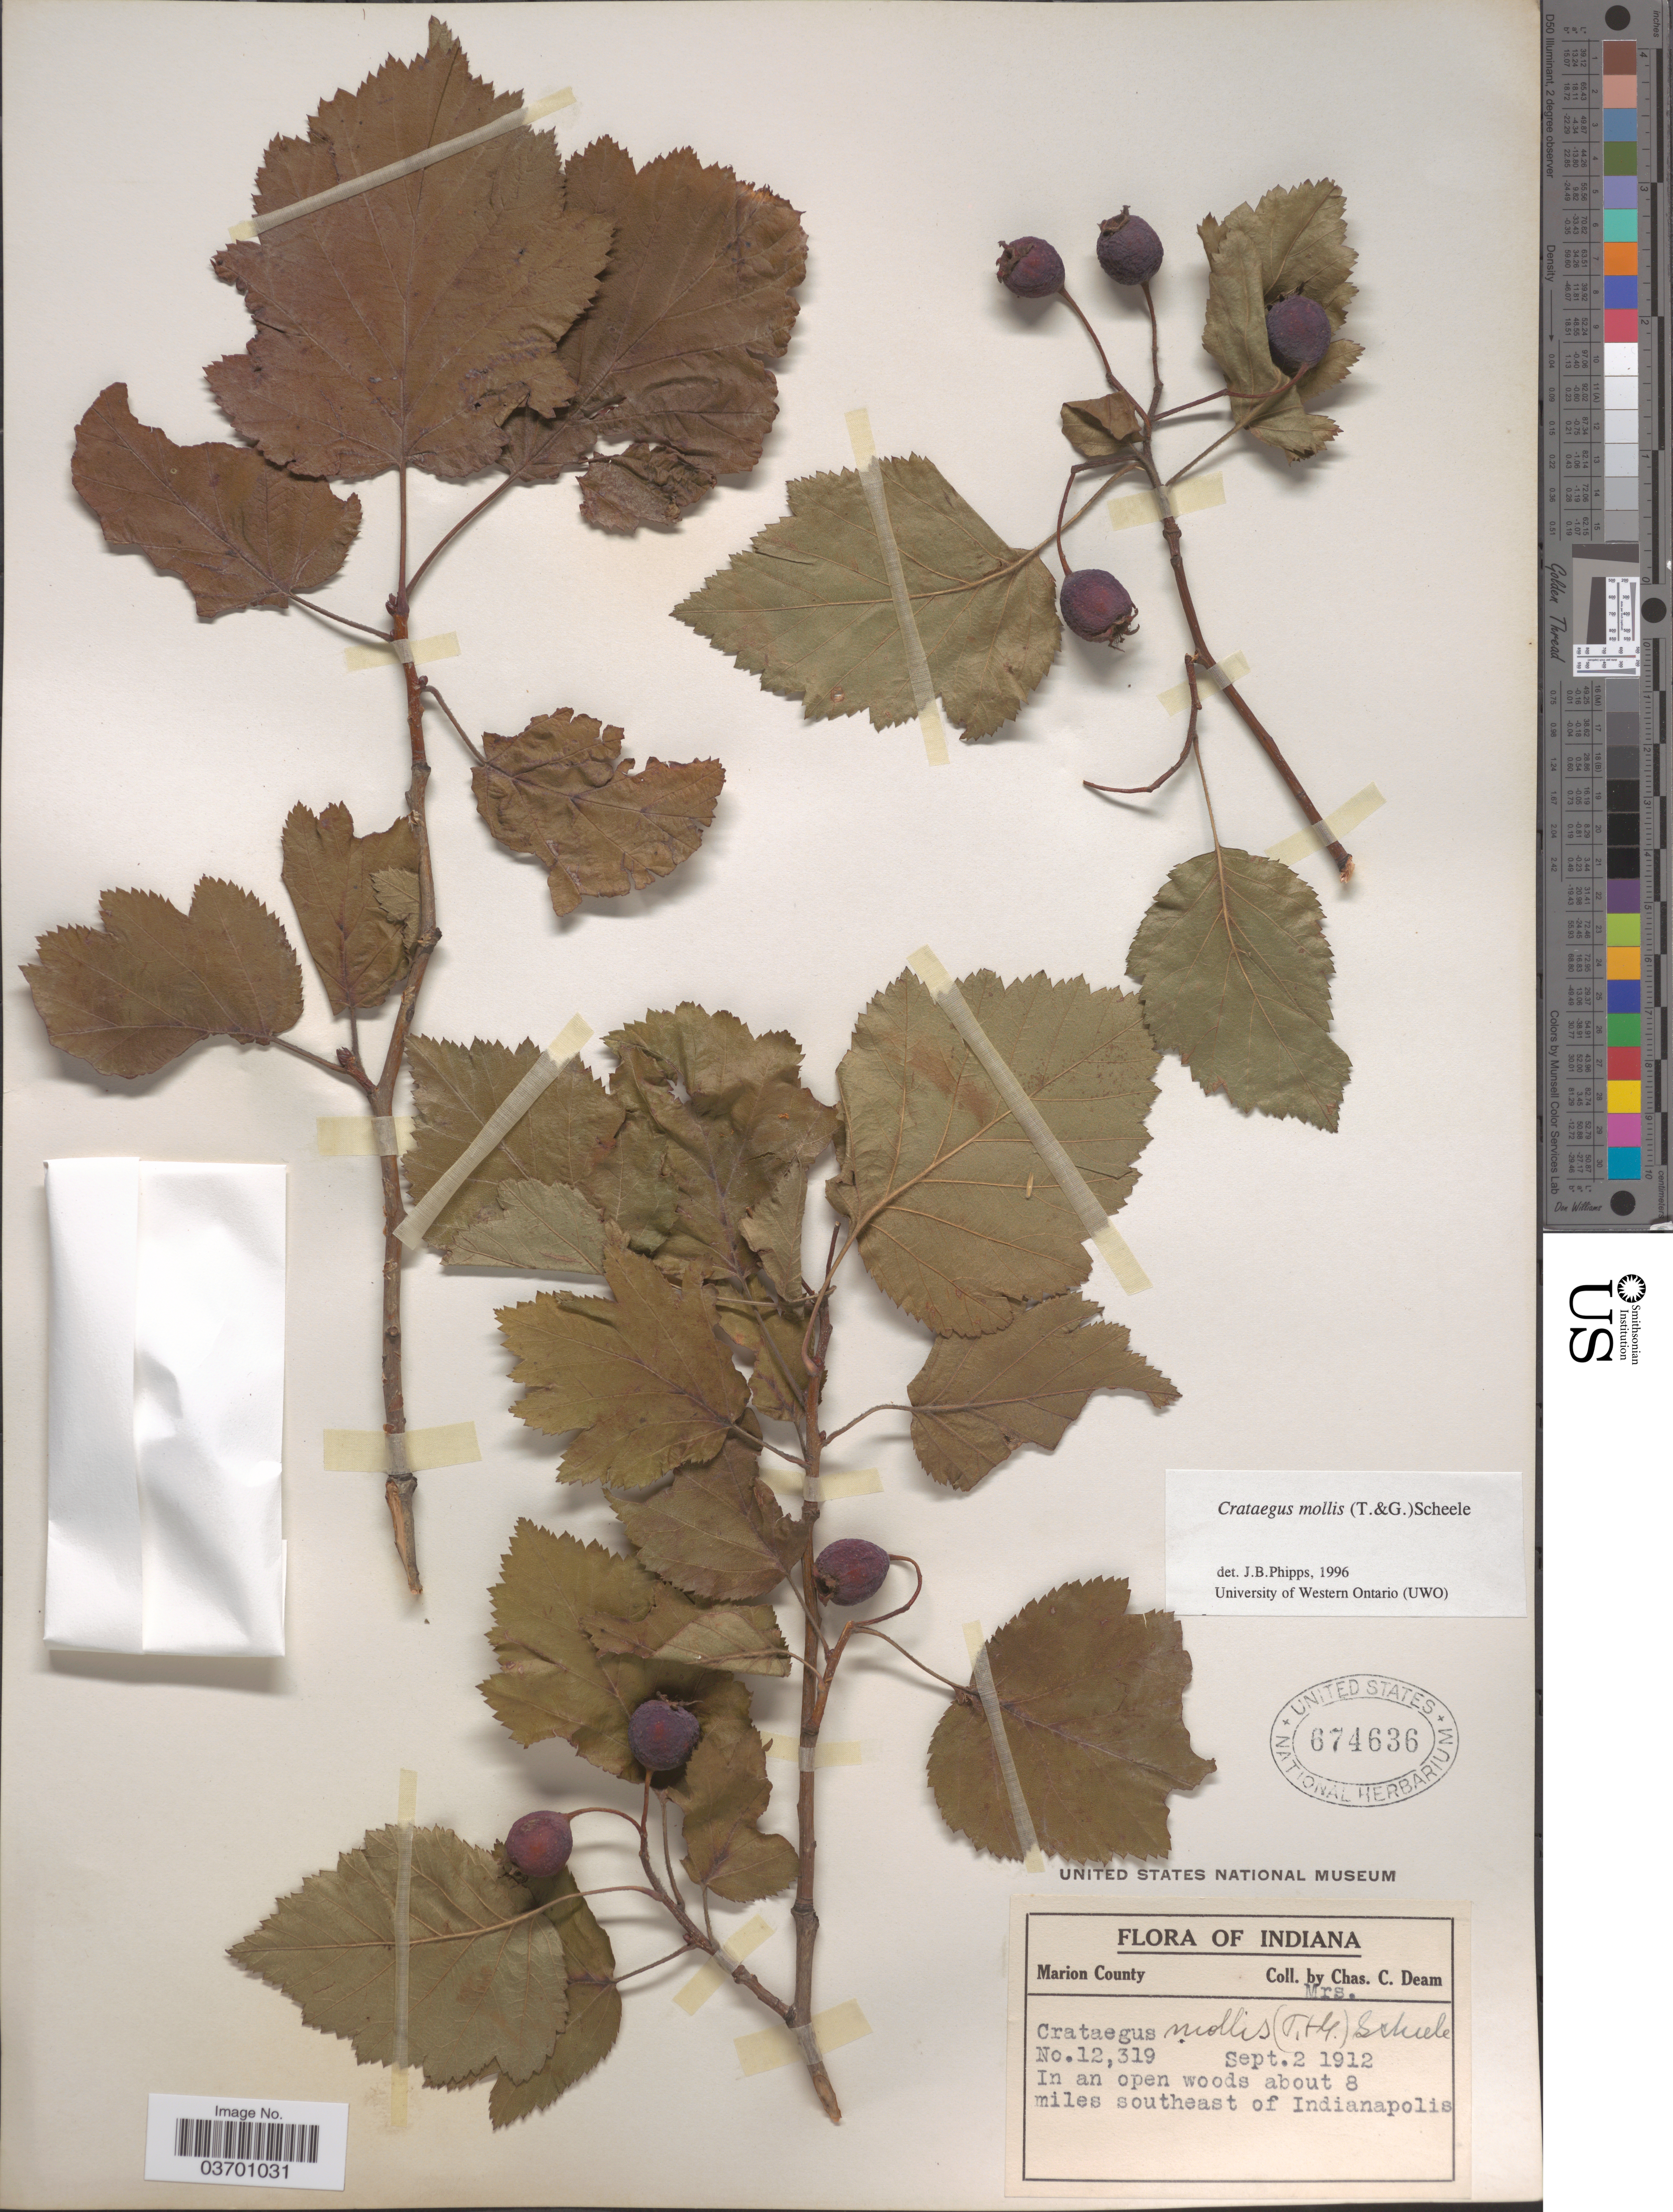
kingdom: Plantae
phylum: Tracheophyta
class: Magnoliopsida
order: Rosales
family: Rosaceae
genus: Crataegus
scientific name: Crataegus mollis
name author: (Torr. & A. Gray) Scheele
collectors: C. Deam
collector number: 12319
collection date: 1912-09-02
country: United States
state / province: Indiana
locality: Marion County. In an open woods about 8 miles southeast of Indianapolis.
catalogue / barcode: US 674636